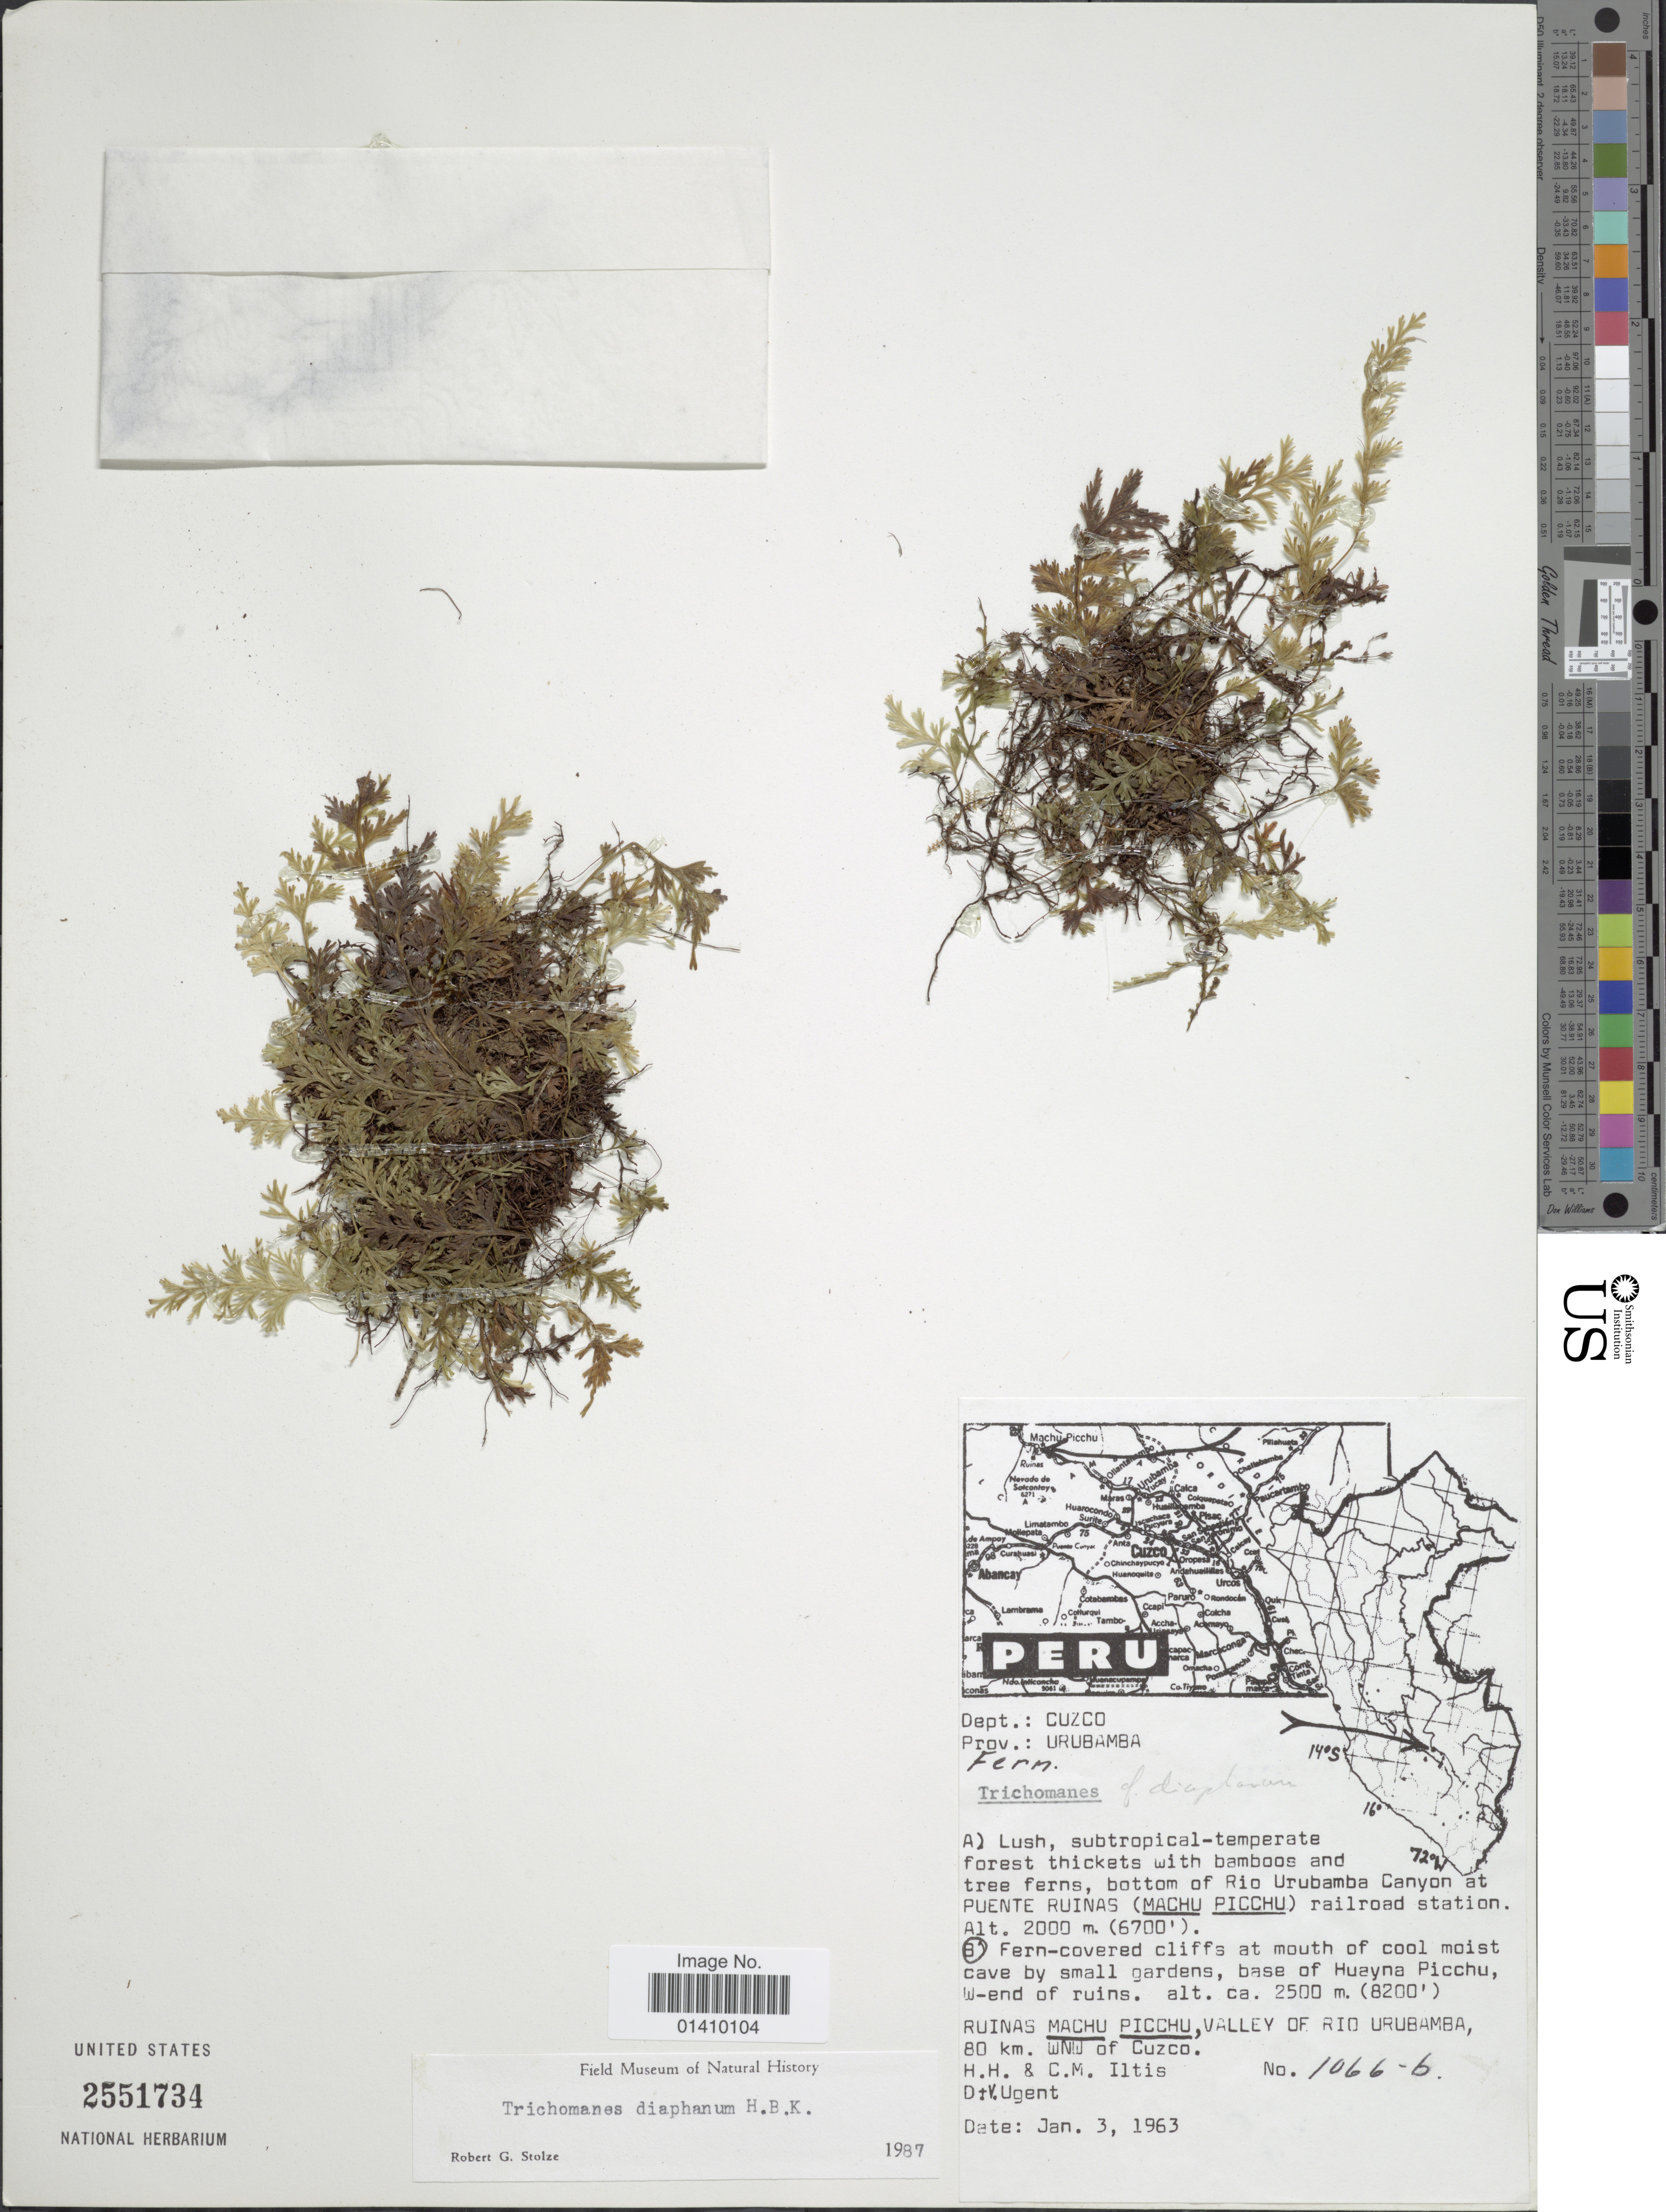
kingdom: Plantae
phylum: Tracheophyta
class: Polypodiopsida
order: Hymenophyllales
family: Hymenophyllaceae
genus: Polyphlebium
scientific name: Polyphlebium diaphanum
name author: (Kunth) Ebihara & Dubuisson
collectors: H. H. Iltis & C. M Iltis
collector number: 1066b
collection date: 1963-01-03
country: Peru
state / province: Cusco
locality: Dept. Cuzco prov. Urubamba ruinas Machu Picchu valley of Rio Urubamba 80 km WNW of Cuzco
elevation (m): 2500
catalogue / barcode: US 2551734